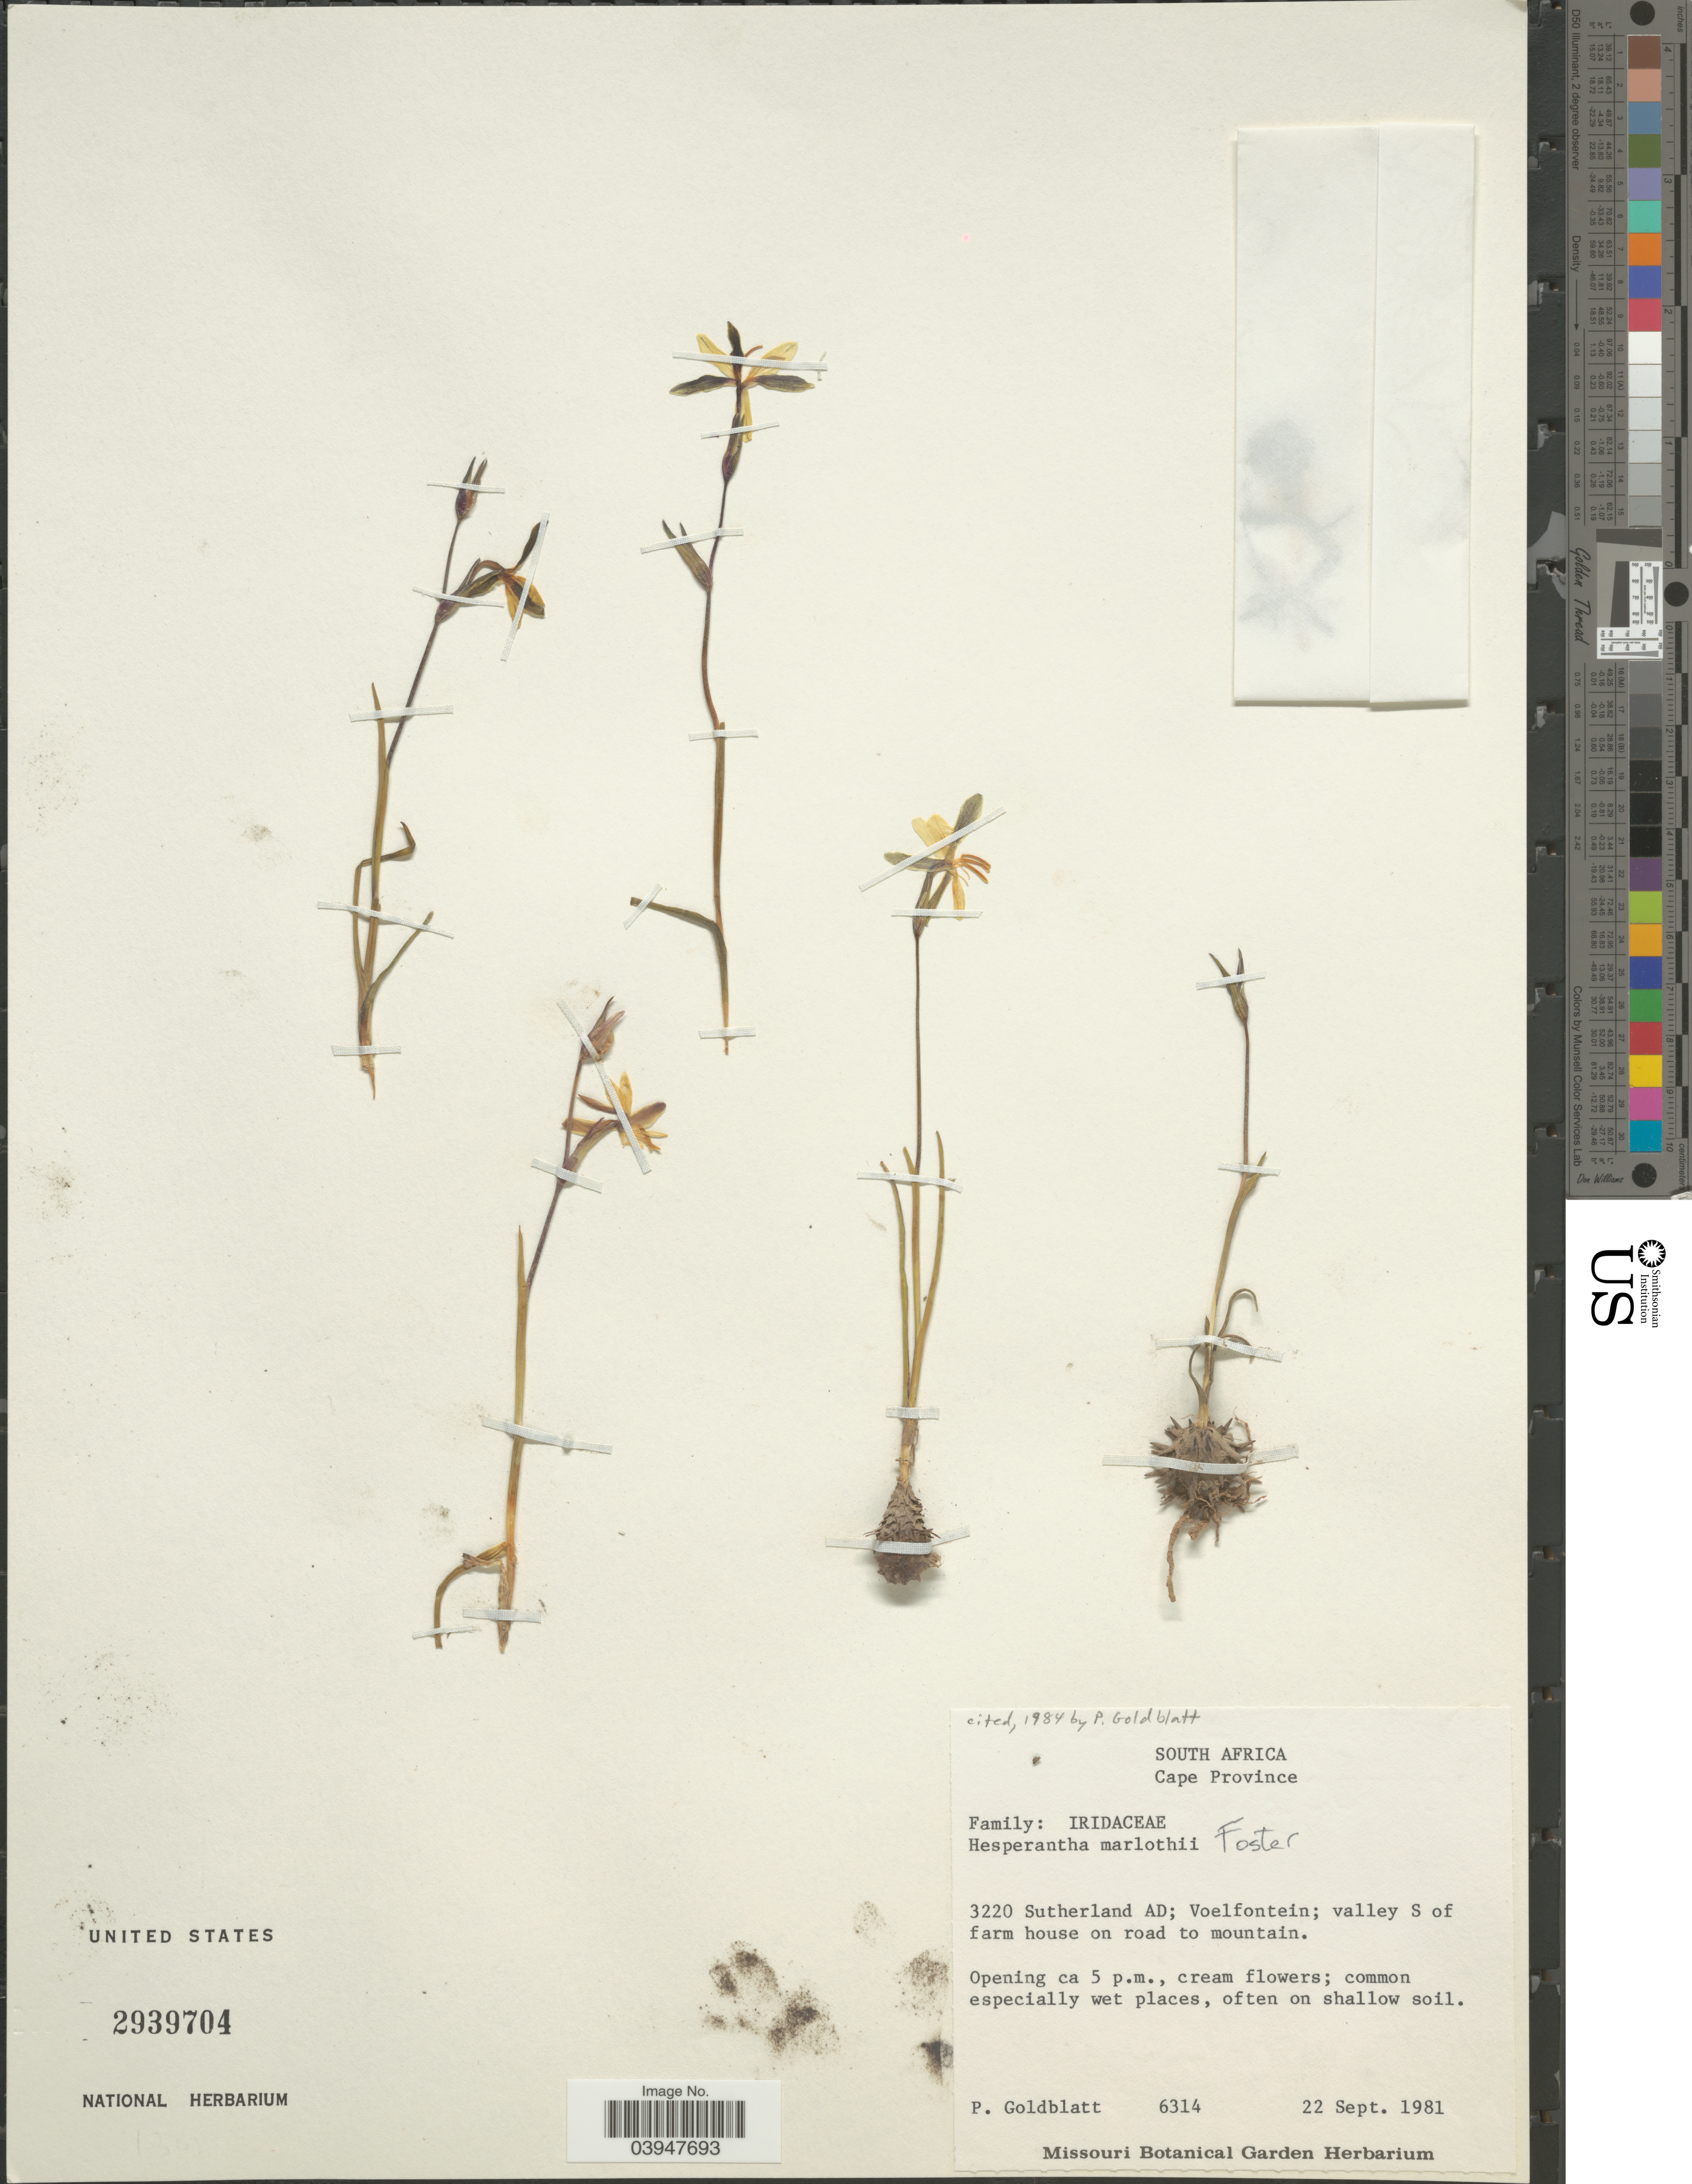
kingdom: Plantae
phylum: Tracheophyta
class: Liliopsida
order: Asparagales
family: Iridaceae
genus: Hesperantha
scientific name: Hesperantha marlothii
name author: R.C. Foster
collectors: P. Goldblatt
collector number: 6314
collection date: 1981-09-22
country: South Africa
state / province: Northern Cape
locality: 3220 Sutherland AD; Voelfontein; valley S of farm house on road to mountain.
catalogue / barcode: US 2939704